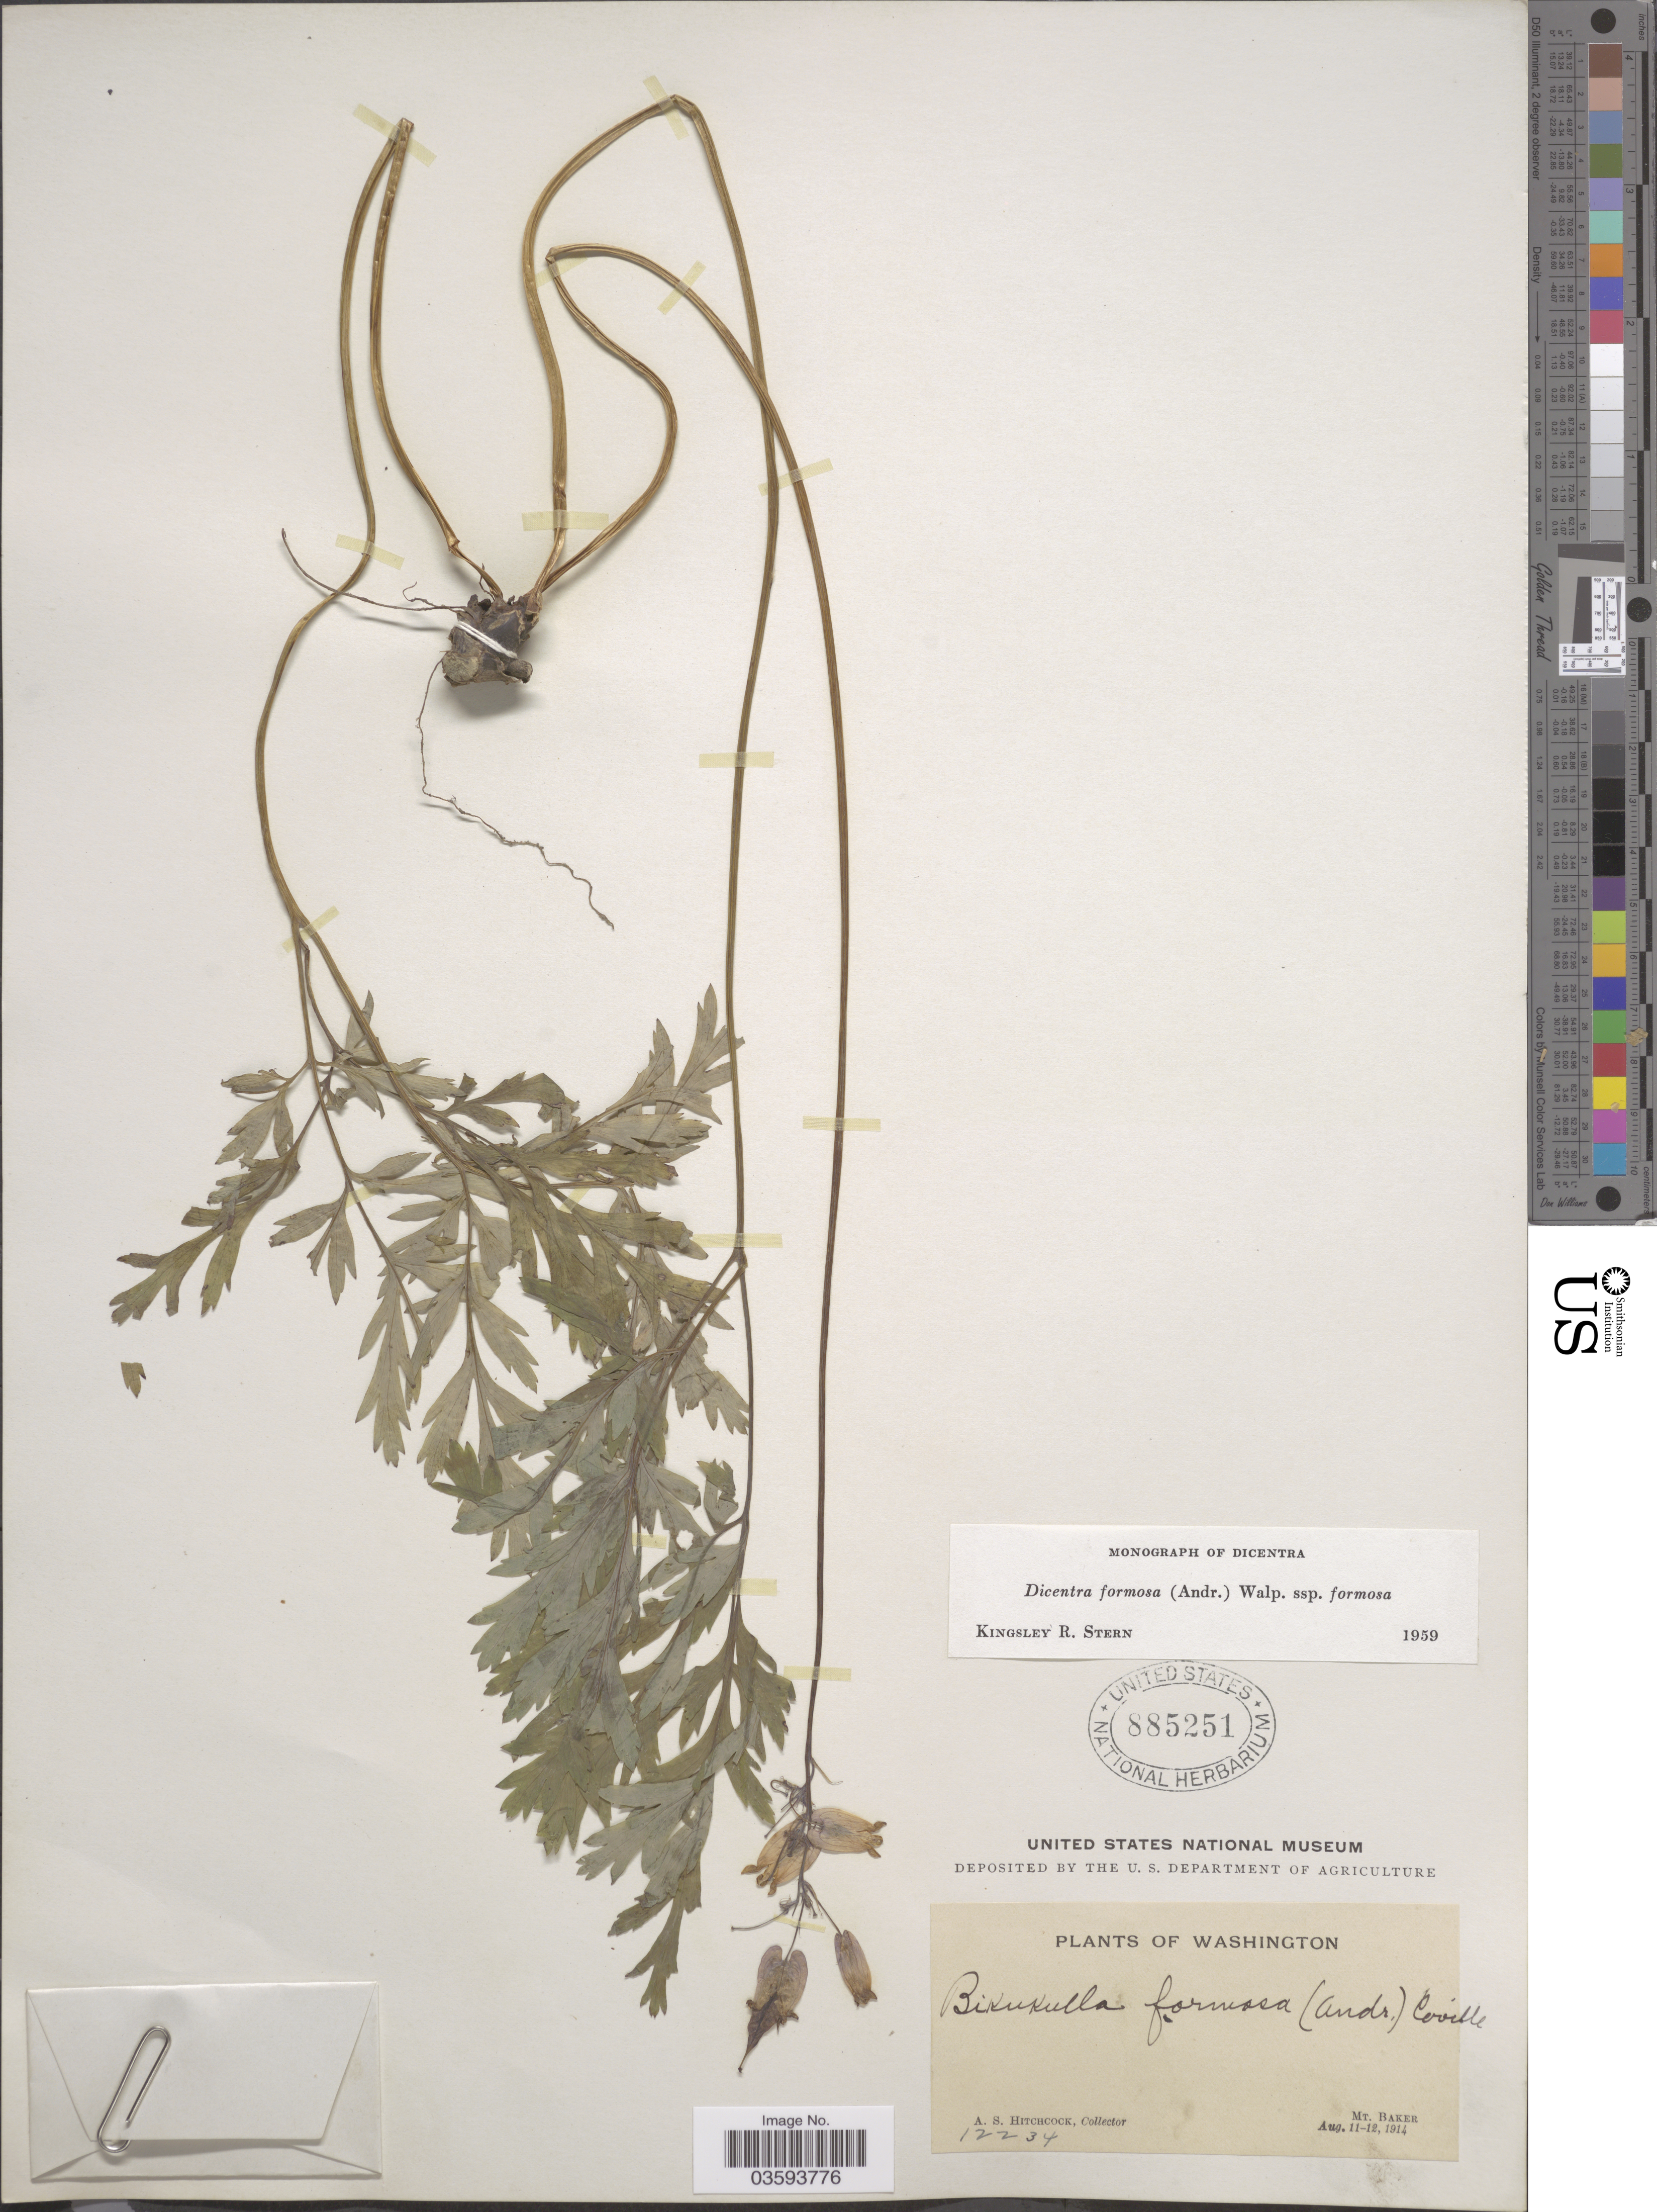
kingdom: Plantae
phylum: Tracheophyta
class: Magnoliopsida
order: Ranunculales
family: Papaveraceae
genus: Dicentra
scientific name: Dicentra formosa subsp. formosa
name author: (Haw.) Walp.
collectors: A. S. Hitchcock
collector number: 12234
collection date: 1914-08-11/1914-08-12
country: United States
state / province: Washington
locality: Mt. Baker.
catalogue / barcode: US 885251